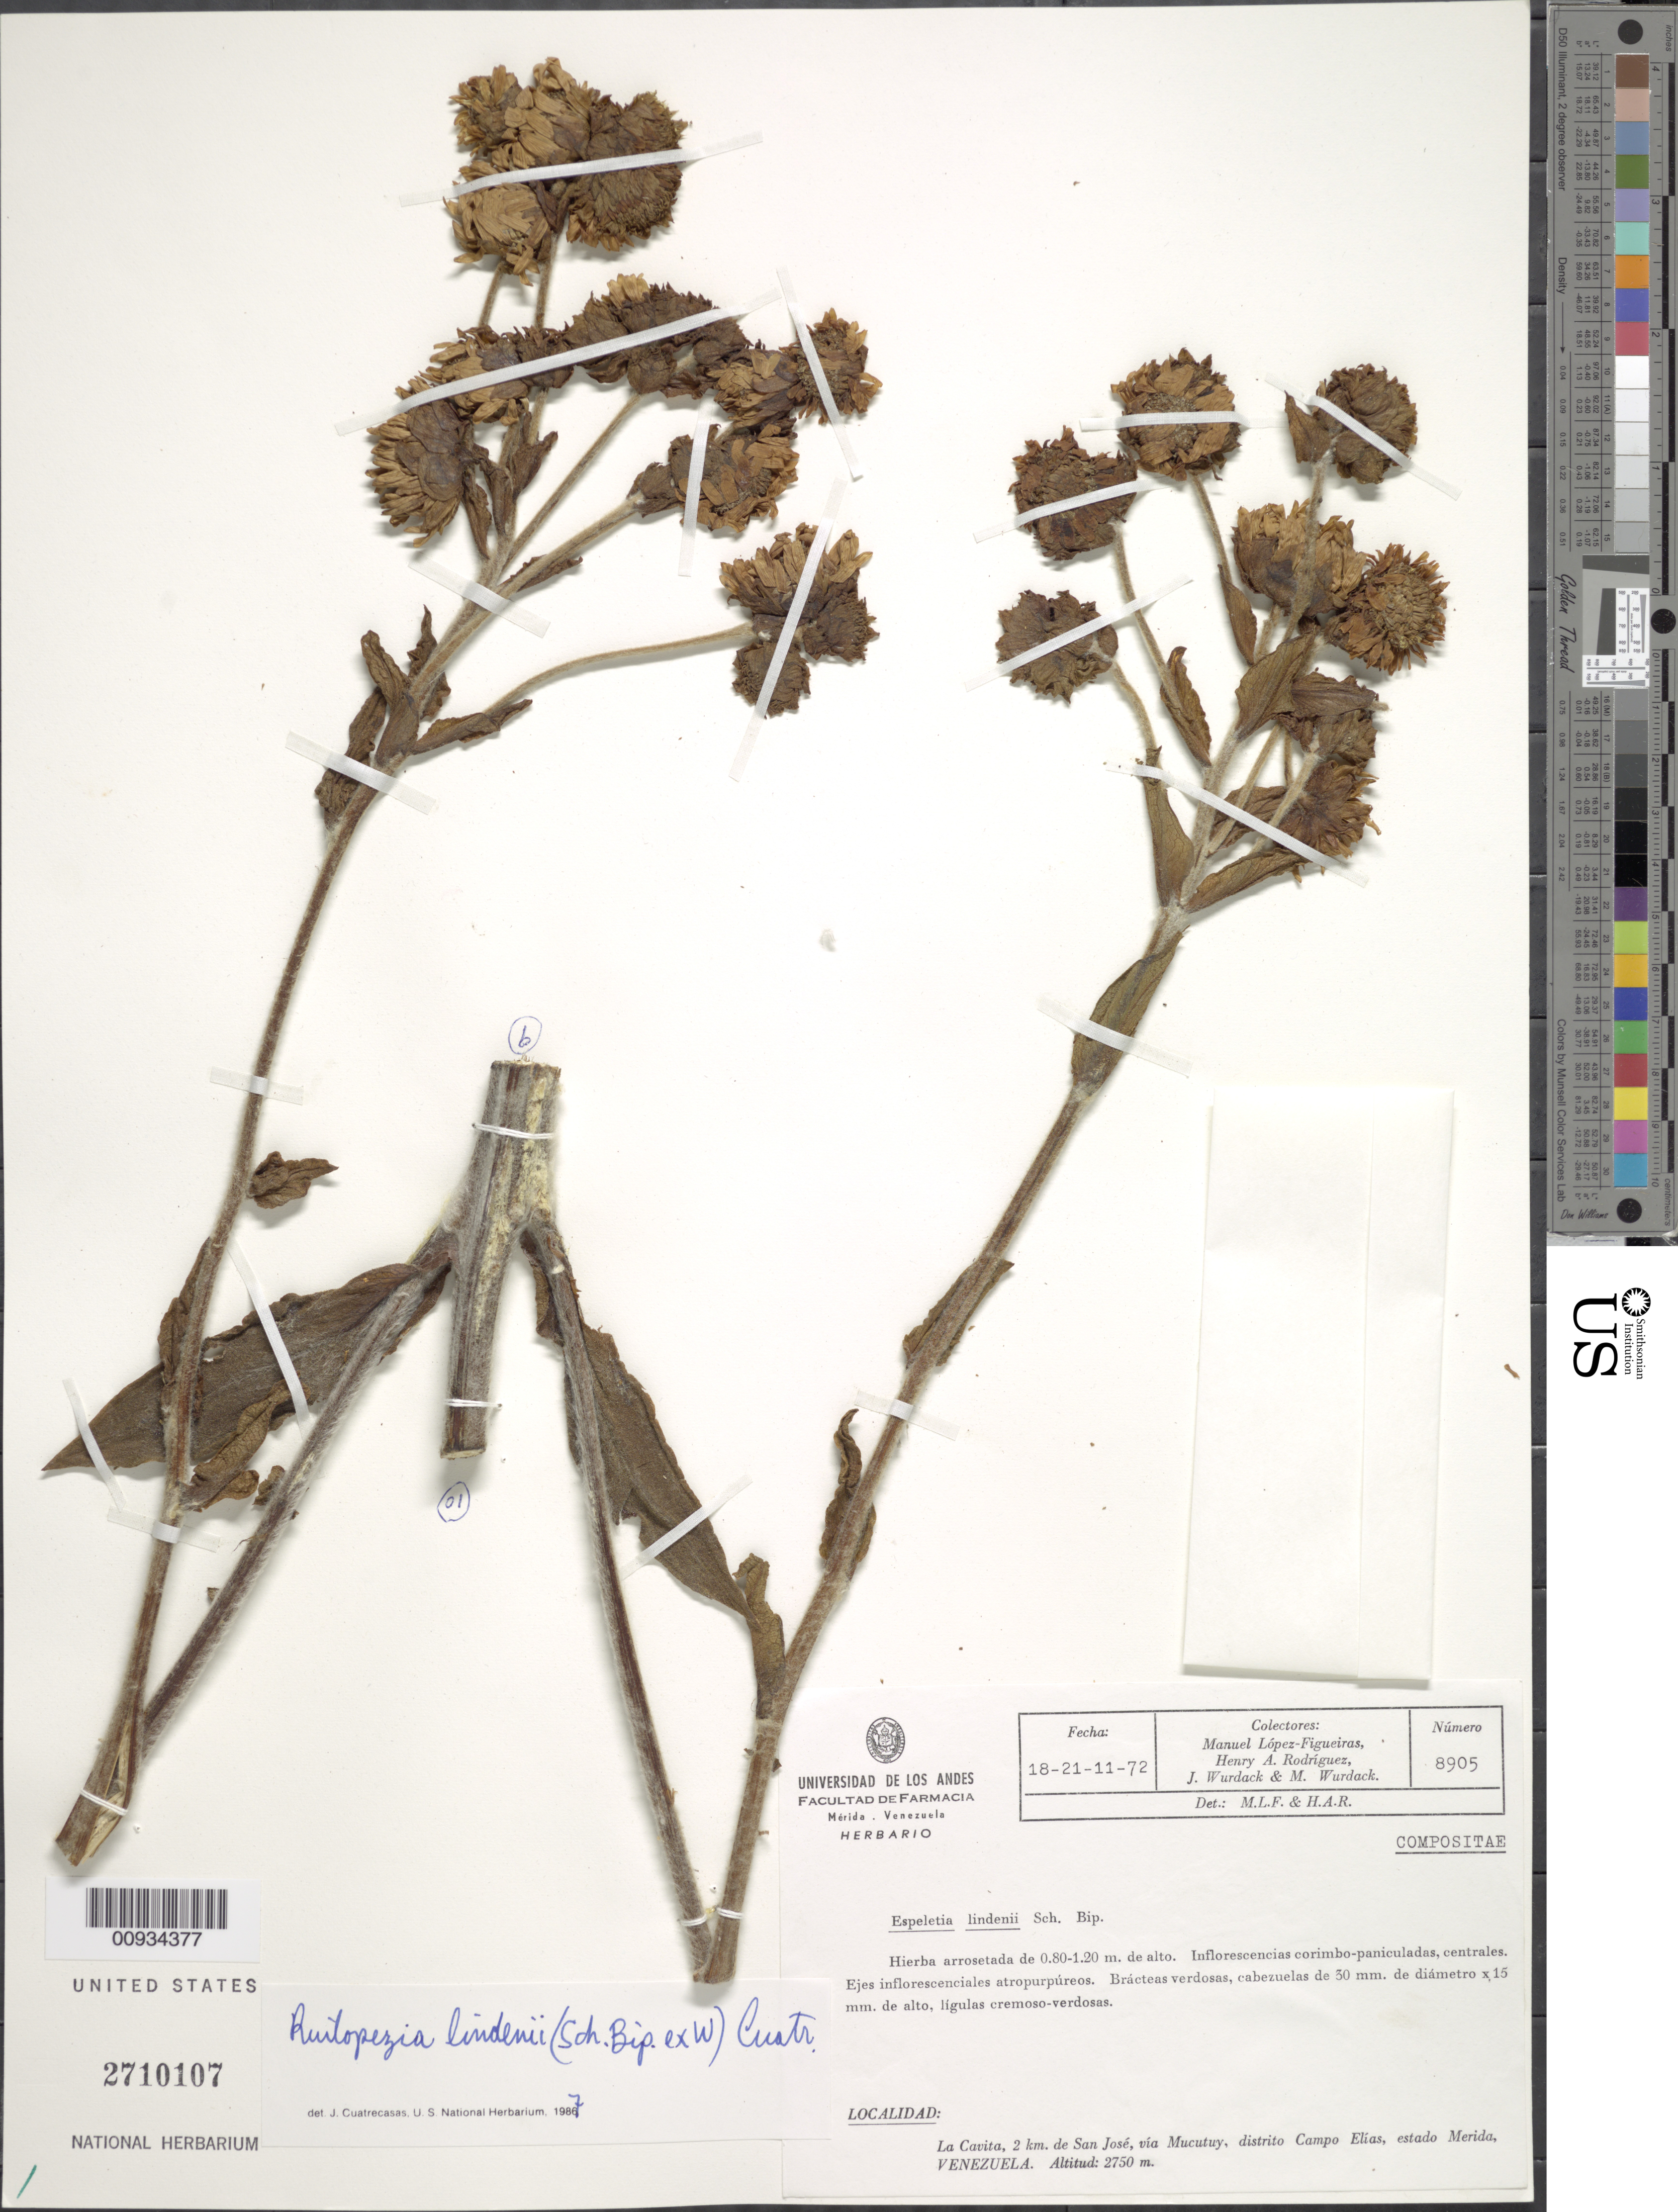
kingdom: Plantae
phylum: Tracheophyta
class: Magnoliopsida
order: Asterales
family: Asteraceae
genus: Ruilopezia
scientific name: Ruilopezia lindenii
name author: (Sch. Bip. ex Wedd.) Cuatrec.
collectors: M. López Figueiras, H. A. Rodriguez, J. J. Wurdack & M. L. Wurdack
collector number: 8905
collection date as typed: Transcribed d/m/y: 18/11/72 to 21/11/72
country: Venezuela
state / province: Mérida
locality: La Cavita, 2 km de San Jose, via Mucutuy, Distrito Campo Elias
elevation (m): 2750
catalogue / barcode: US 2710107